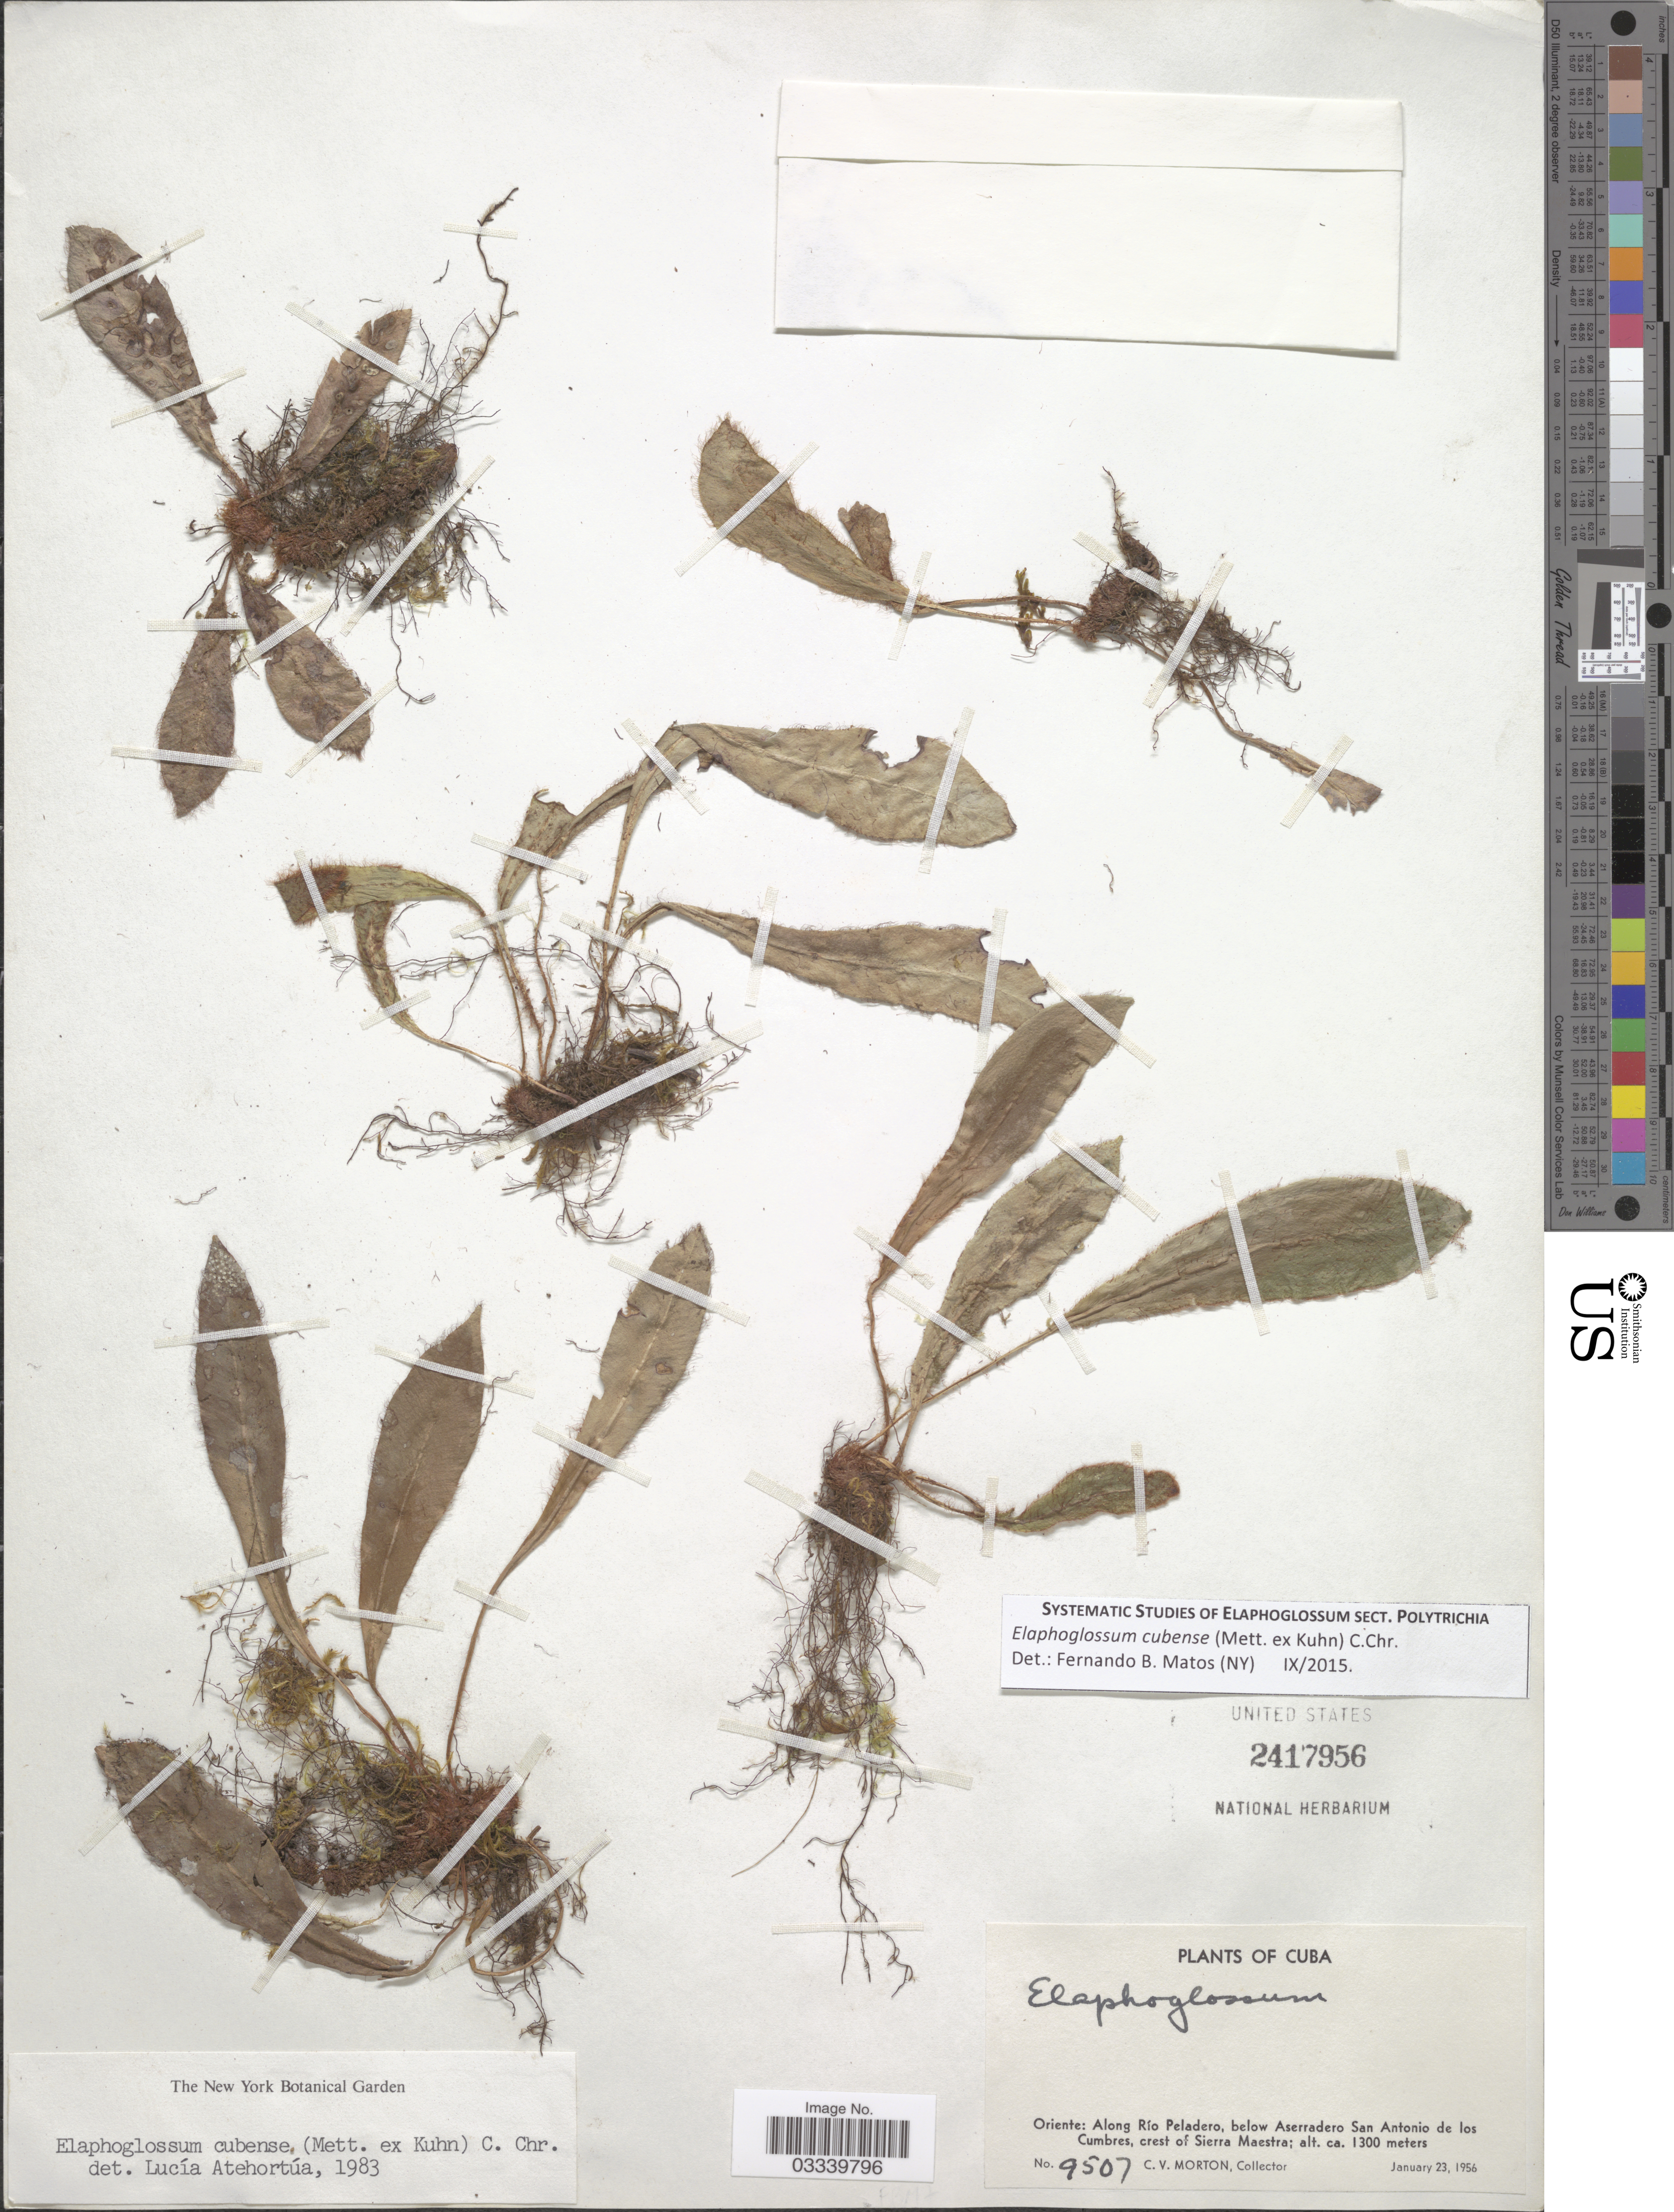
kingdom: Plantae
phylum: Tracheophyta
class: Polypodiopsida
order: Polypodiales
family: Dryopteridaceae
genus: Elaphoglossum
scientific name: Elaphoglossum cubense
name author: (Mett. ex Kuhn) C. Chr.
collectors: C. V. Morton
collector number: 9507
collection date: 1956-01-23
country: Cuba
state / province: Oriente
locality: Along Río Peladero, below Aserradero San Antonio de los Cumbres, crest of Sierra Maestra.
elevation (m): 1300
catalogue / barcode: US 2417956